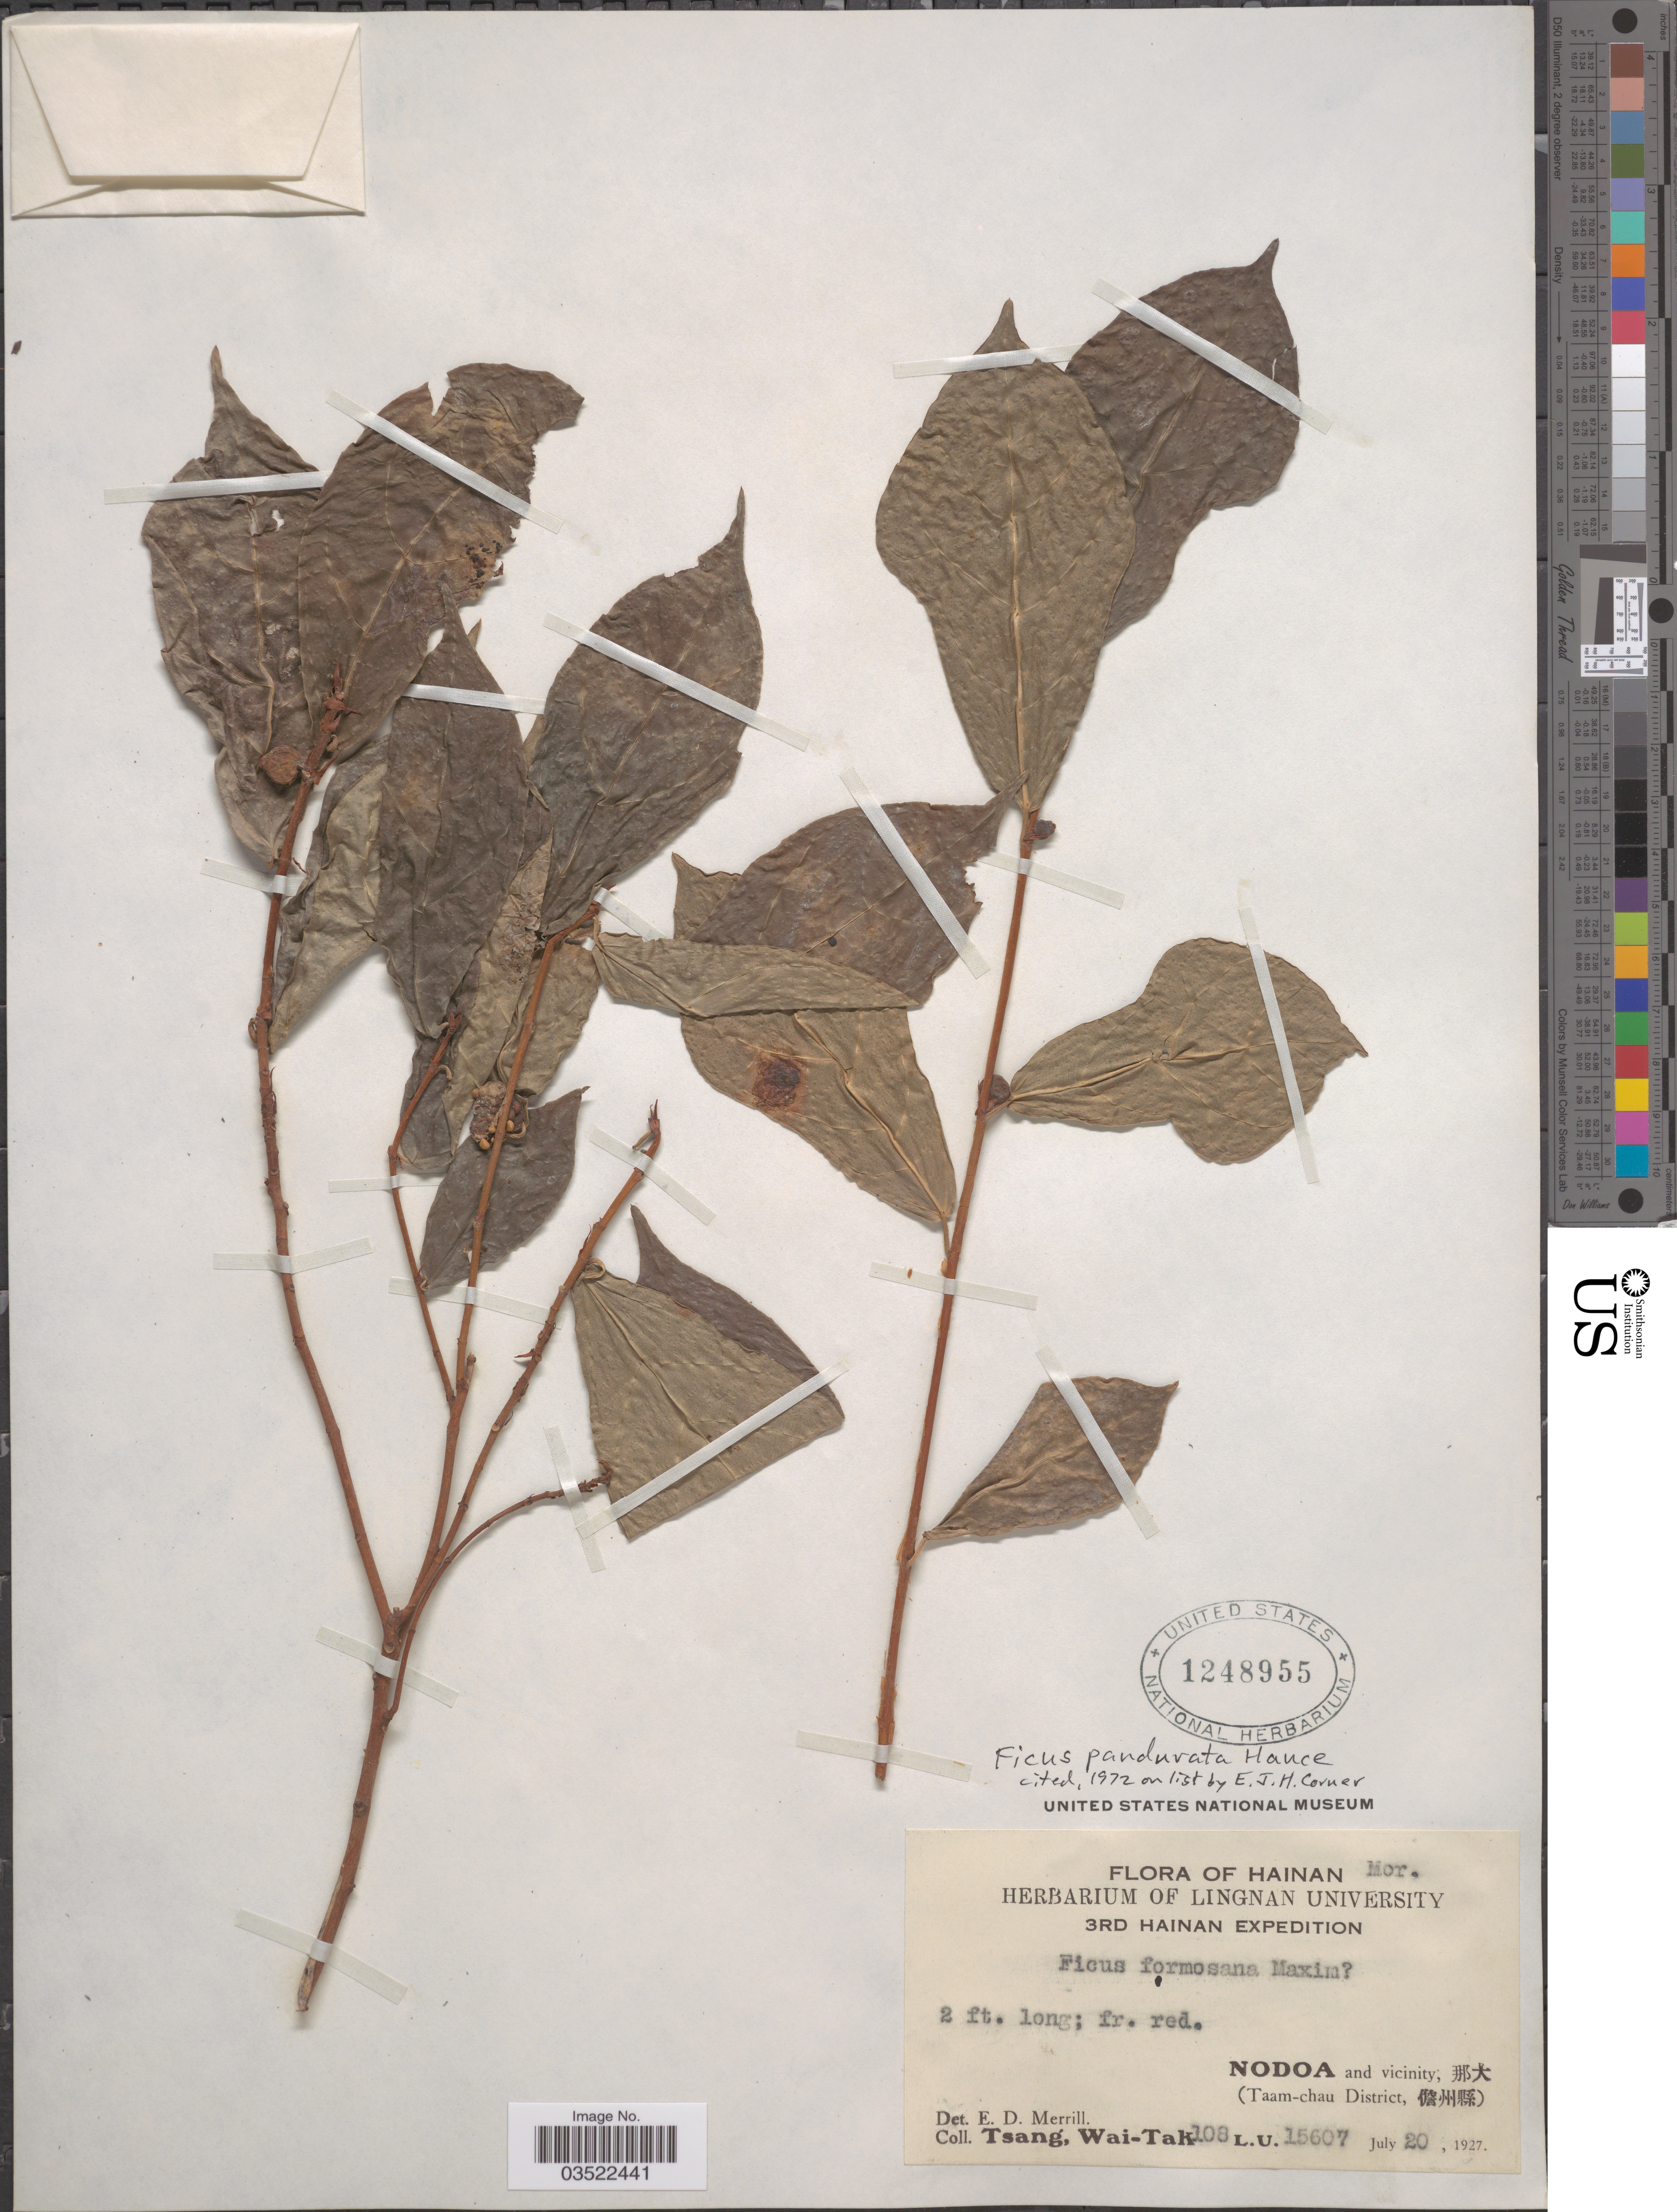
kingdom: Plantae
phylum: Tracheophyta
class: Magnoliopsida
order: Rosales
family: Moraceae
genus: Ficus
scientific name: Ficus pandurata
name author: Hance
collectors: W. T. Tsang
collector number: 108L.U.15607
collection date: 1927-07-20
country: China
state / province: Hainan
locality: Nodoa and vicinity, X. (Taam-chau District, X).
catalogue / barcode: US 1248955